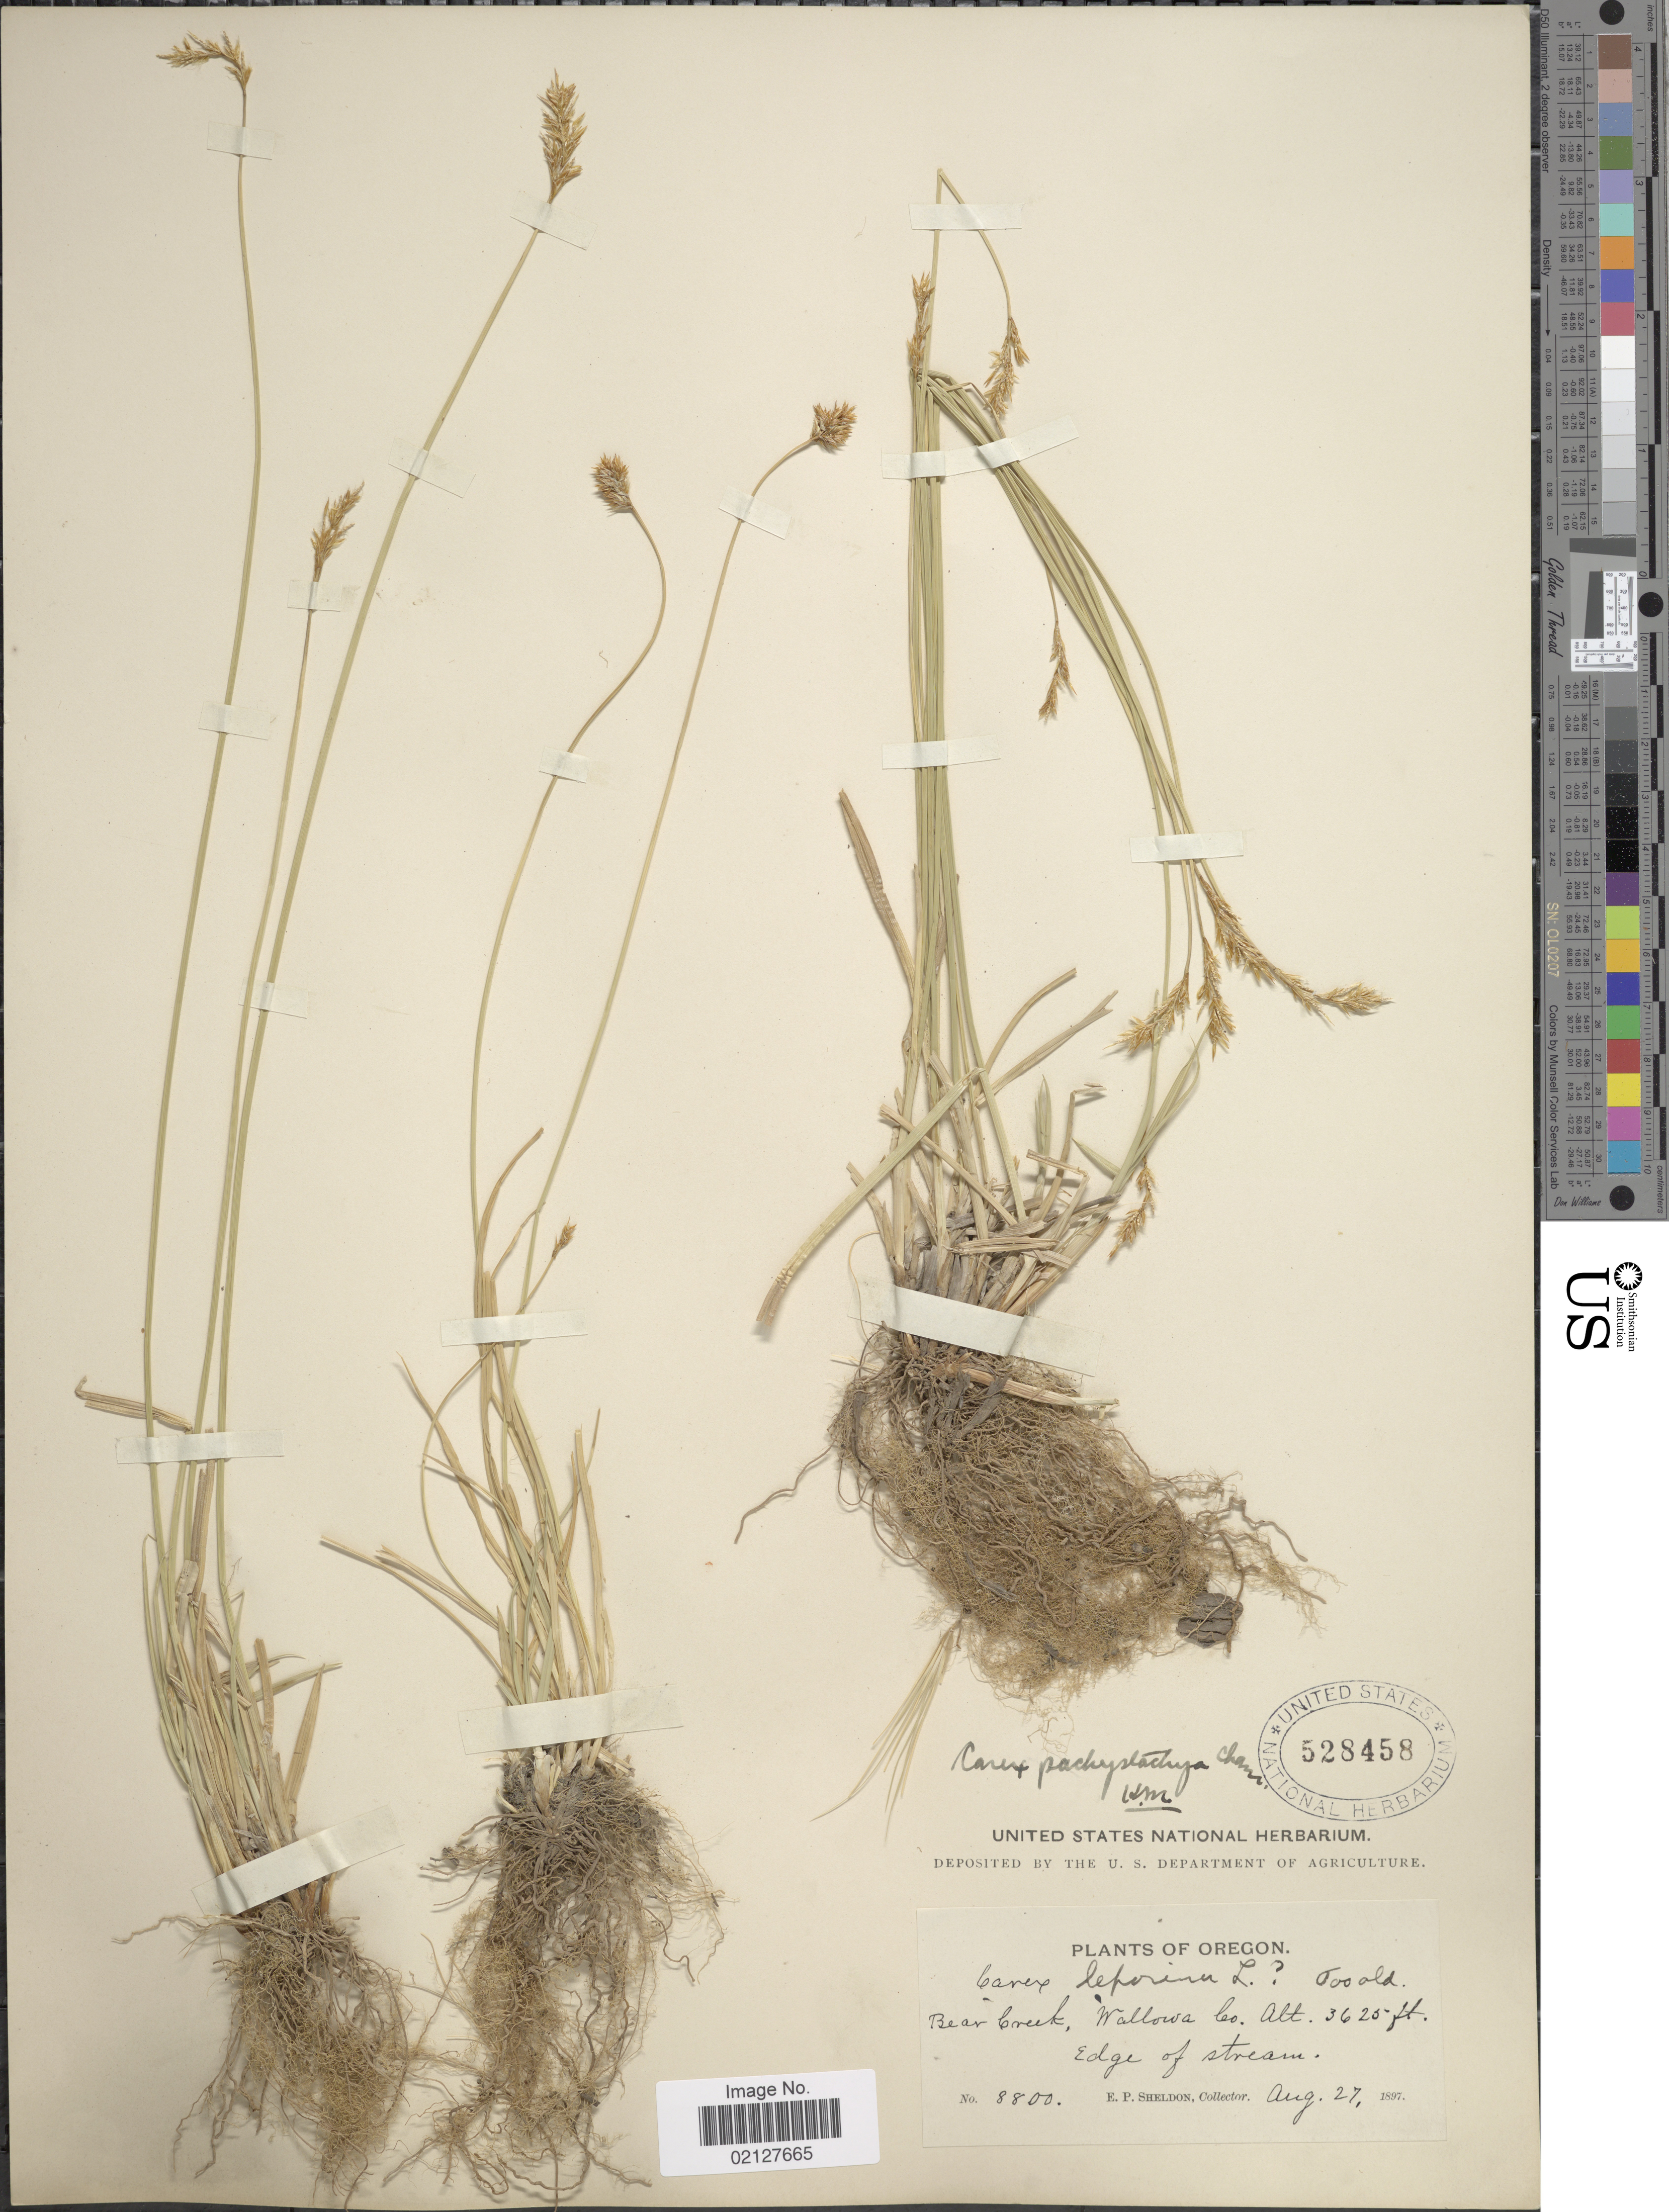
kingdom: Plantae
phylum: Tracheophyta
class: Liliopsida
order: Poales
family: Cyperaceae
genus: Carex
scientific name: Carex pachystachya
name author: Cham. ex Steud.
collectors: E. P. Sheldon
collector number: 8800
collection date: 1897-08-27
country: United States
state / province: Oregon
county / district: Wallowa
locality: Bear Creek, Wallowa Co.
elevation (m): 1105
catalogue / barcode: US 528458